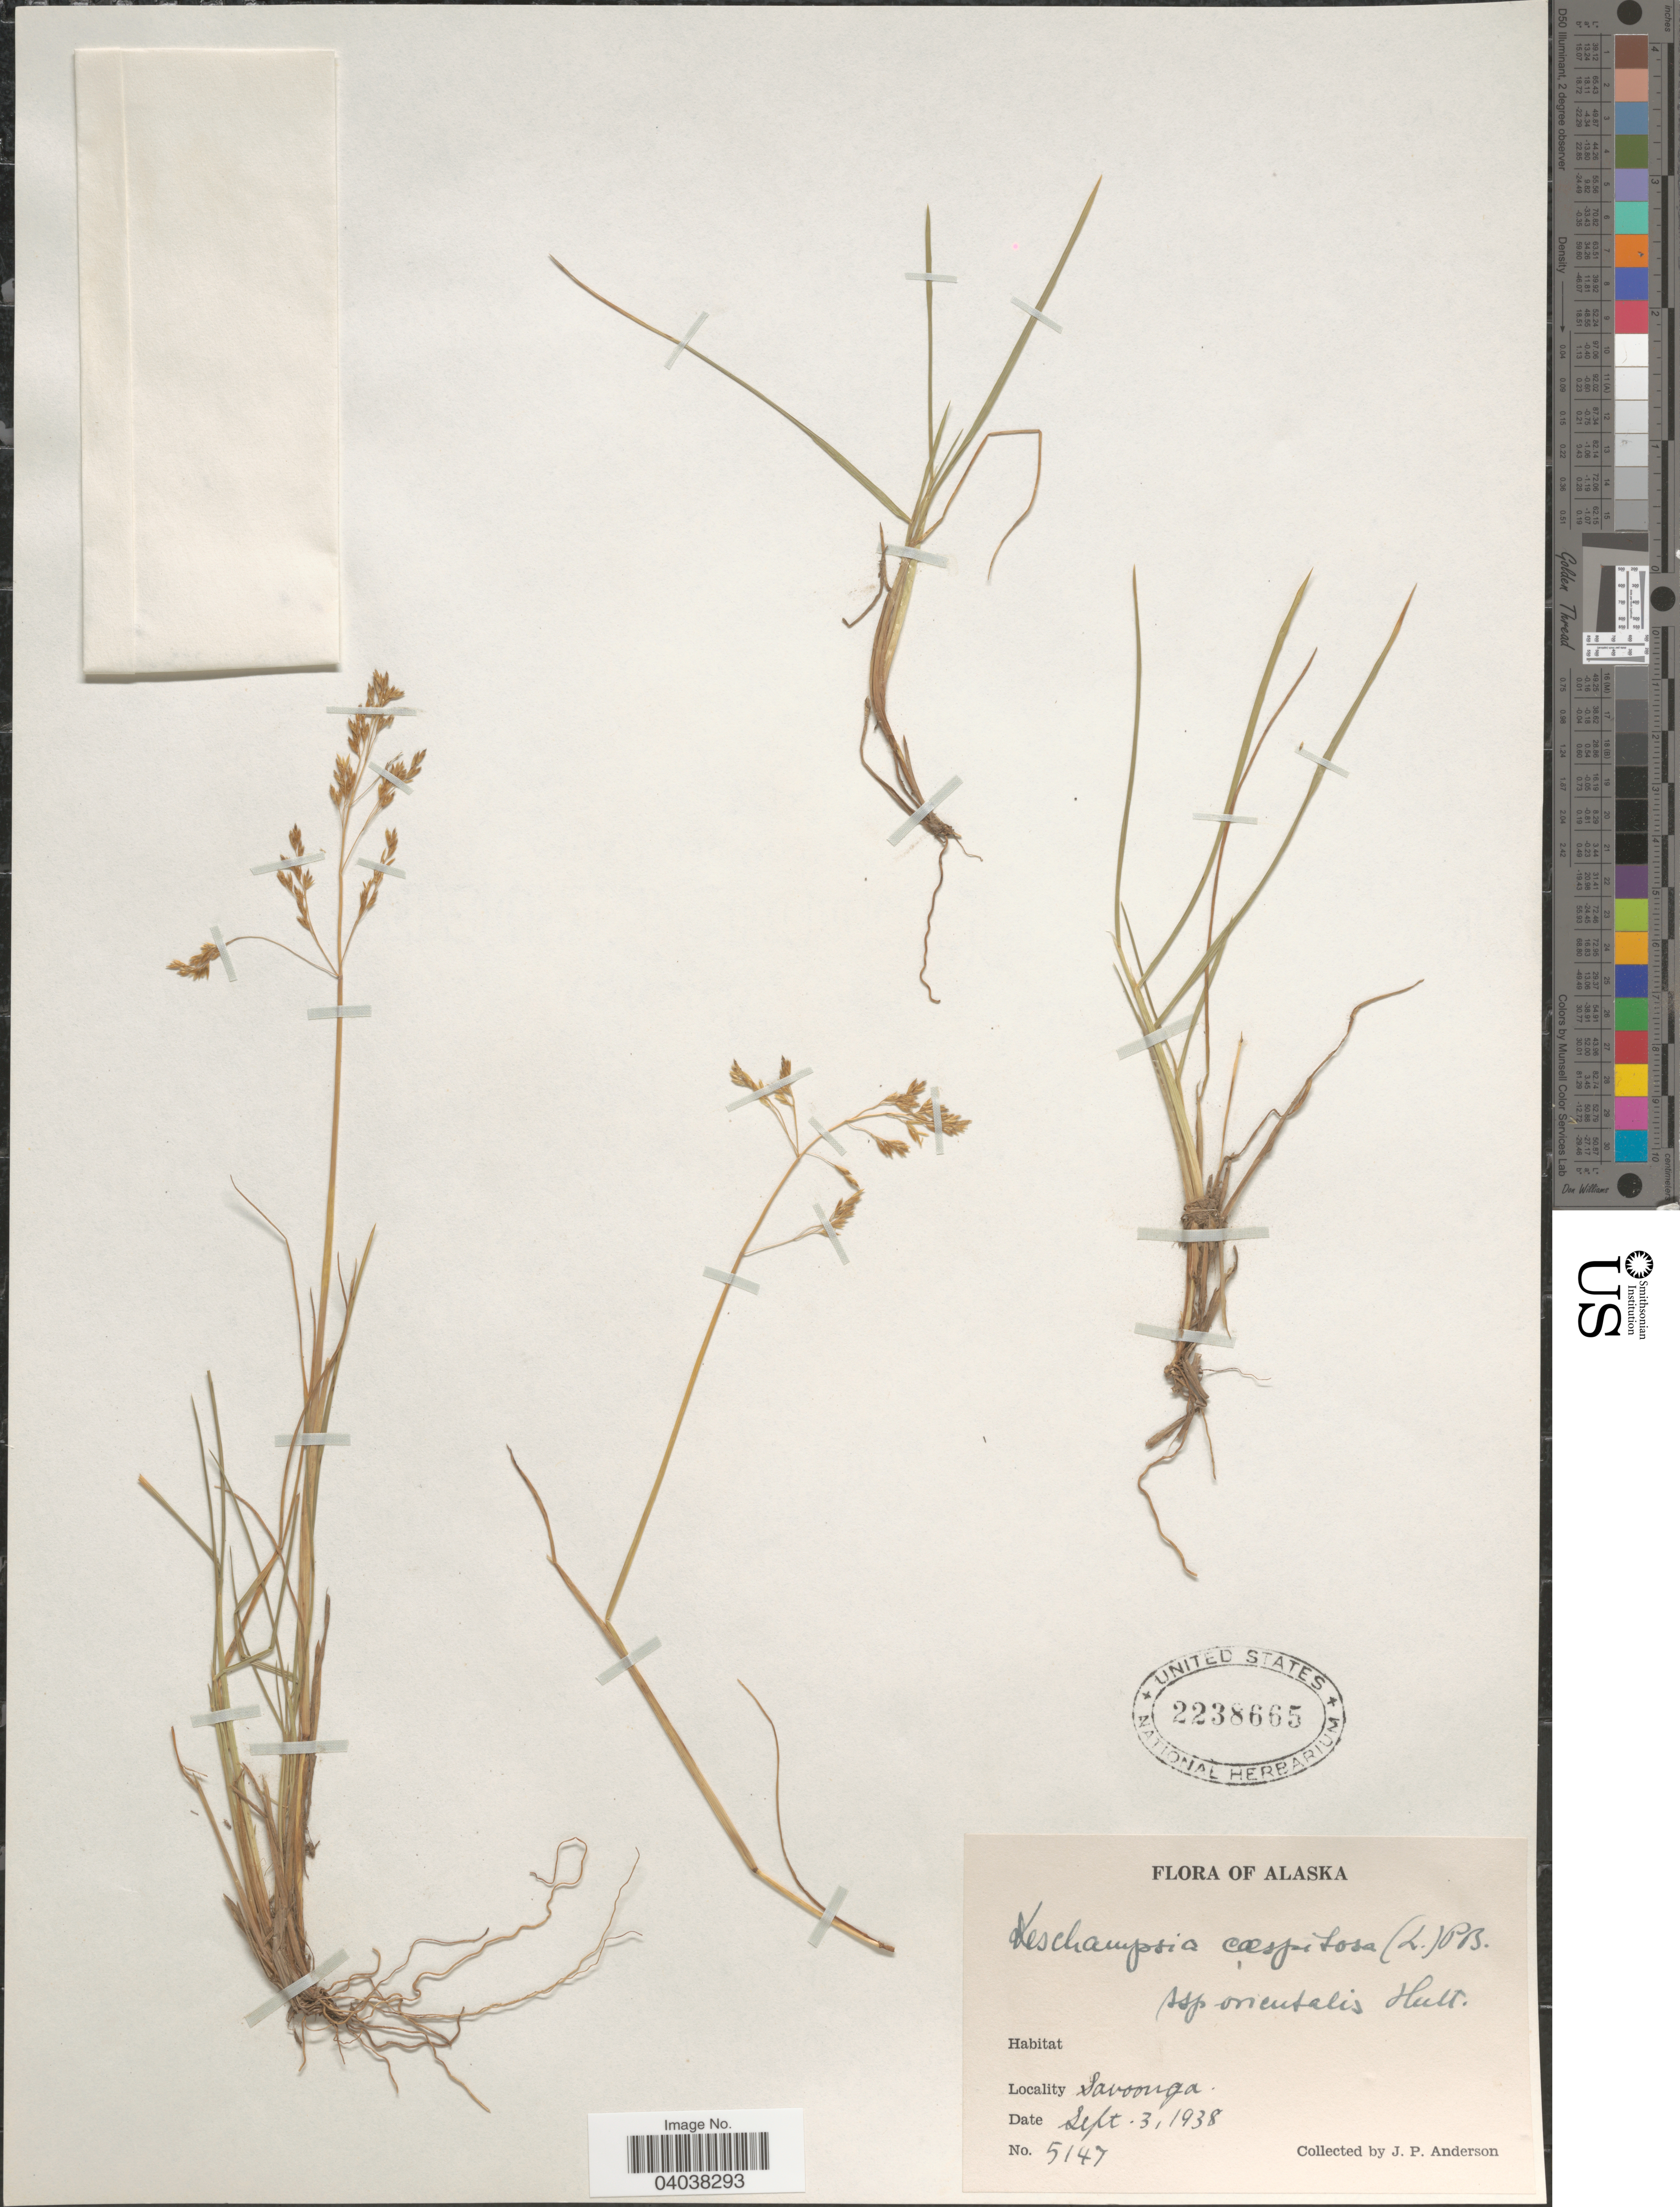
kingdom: Plantae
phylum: Tracheophyta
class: Liliopsida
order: Poales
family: Poaceae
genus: Deschampsia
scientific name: Deschampsia cespitosa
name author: (L.) P. Beauv.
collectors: J. P. Anderson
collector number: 5147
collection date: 1938-09-03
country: United States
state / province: Alaska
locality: Savoonga.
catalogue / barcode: US 2238665